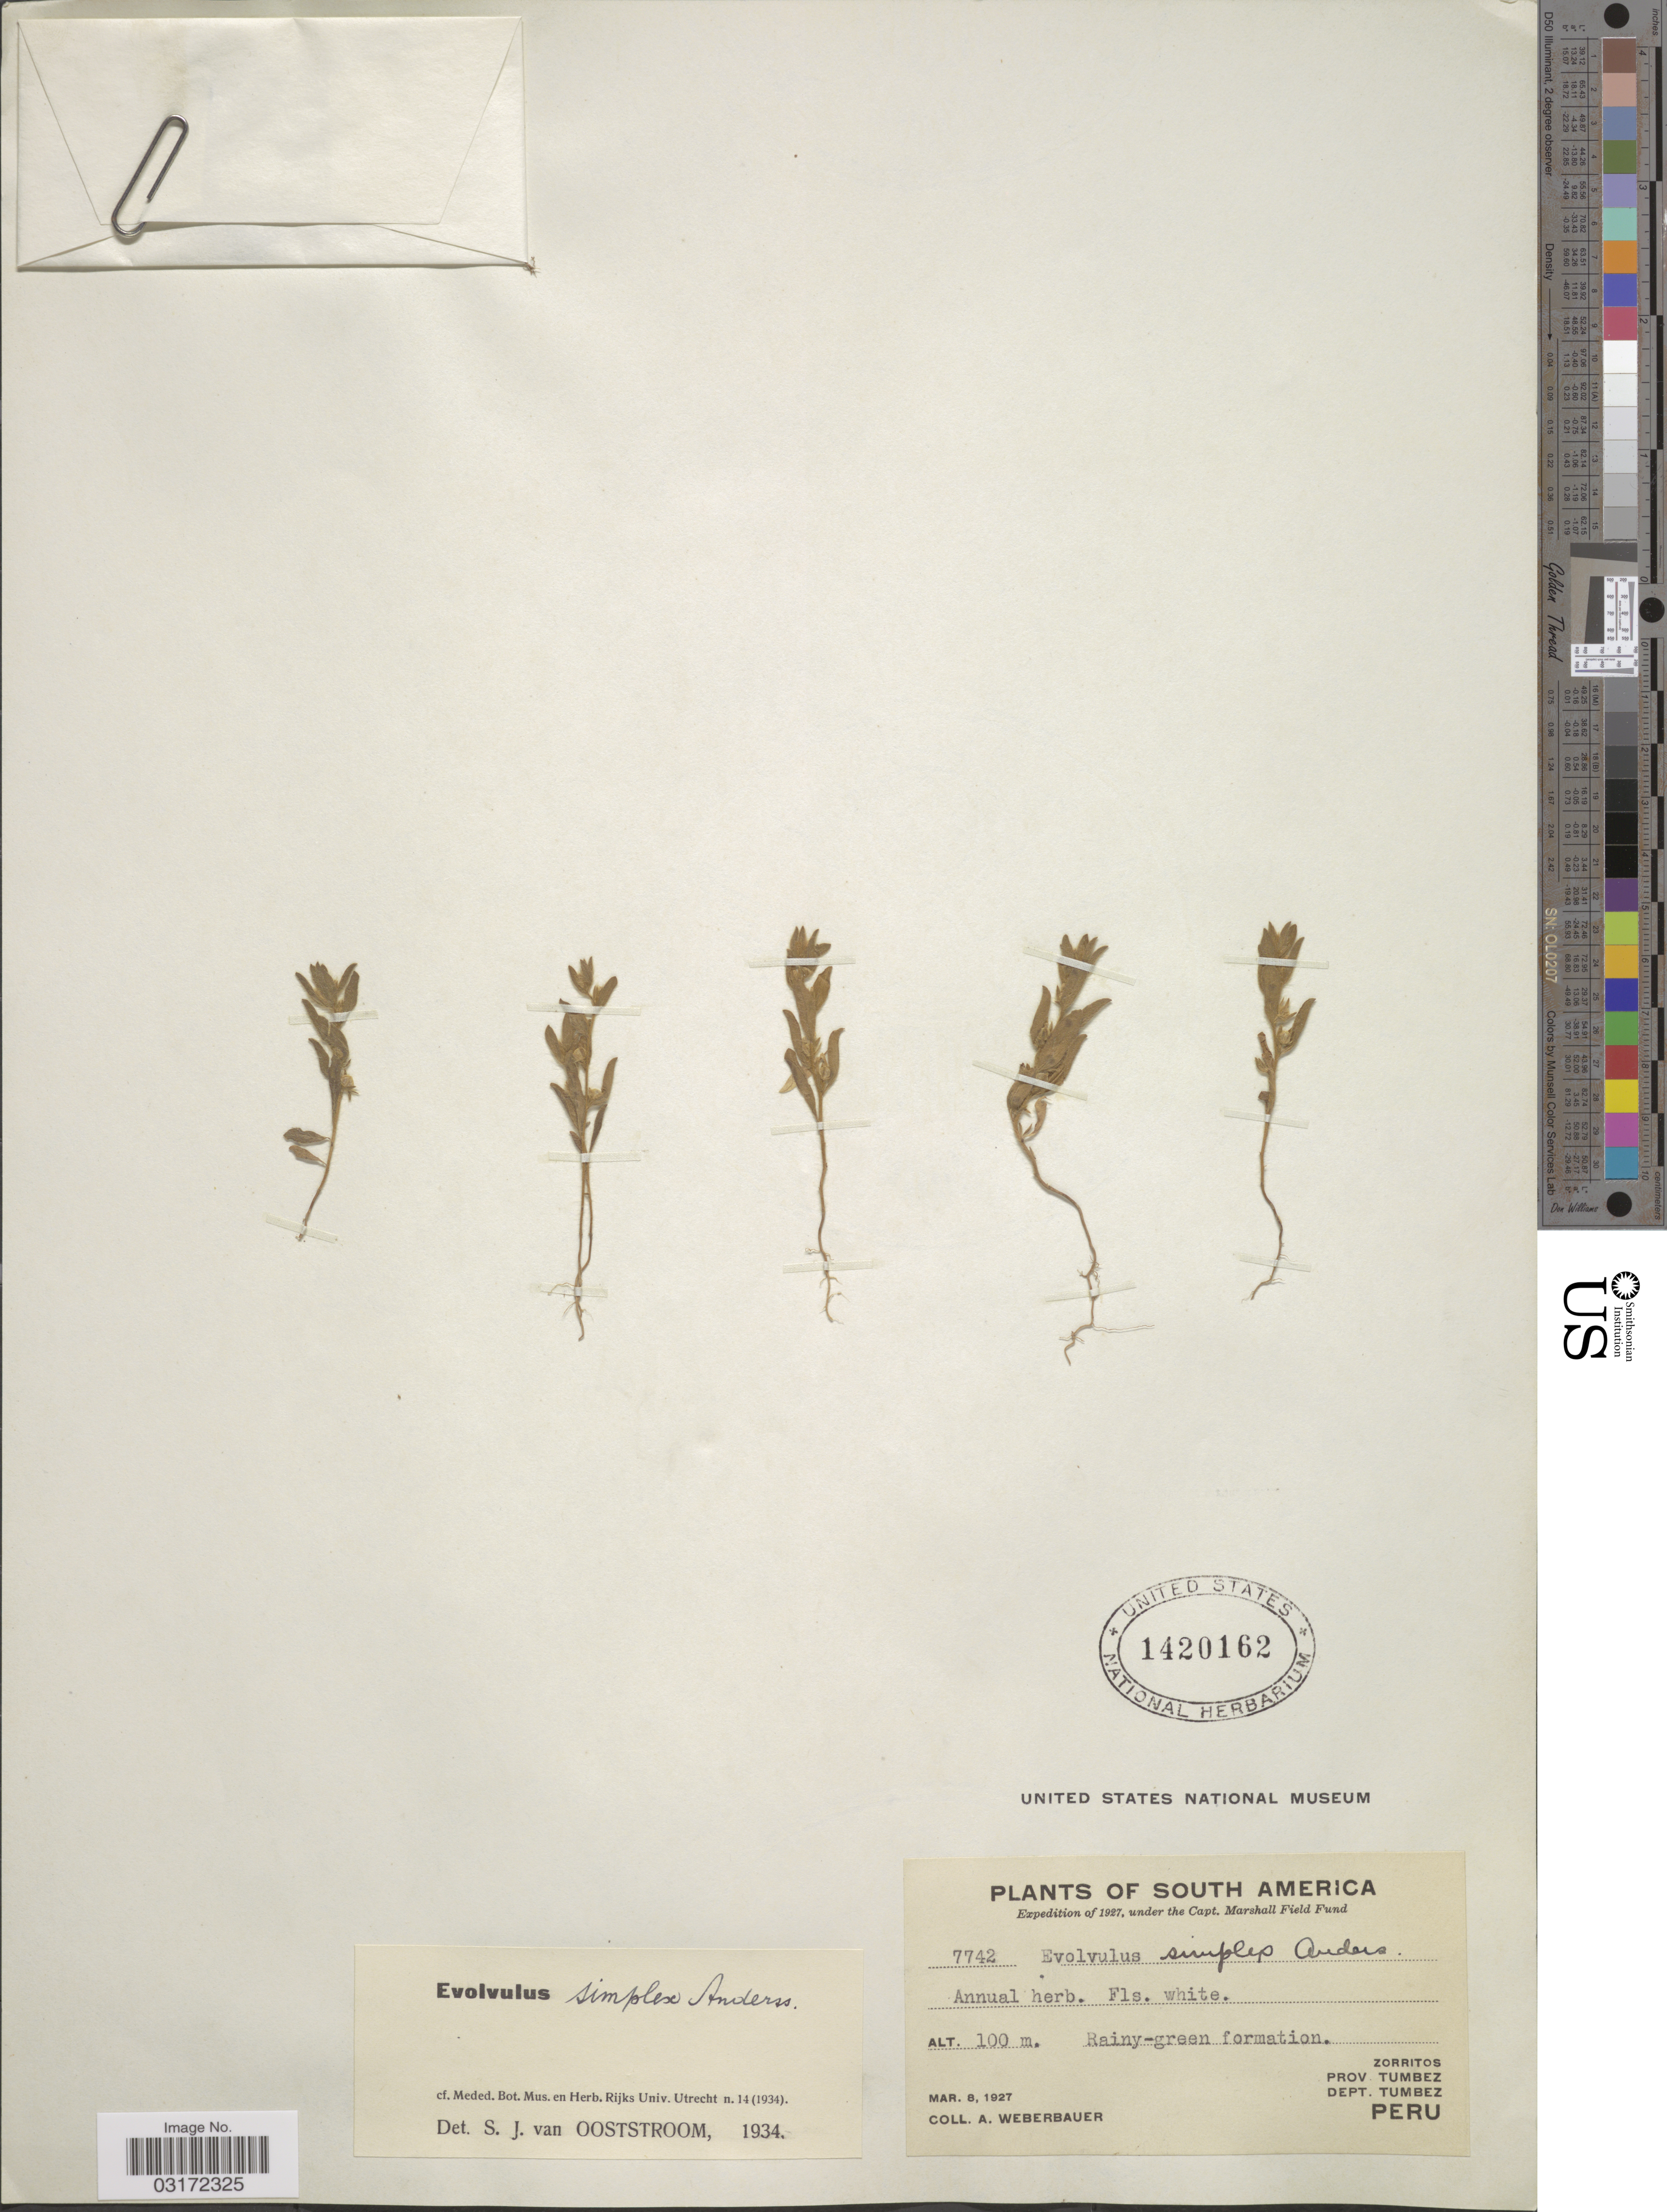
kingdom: Plantae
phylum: Tracheophyta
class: Magnoliopsida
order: Solanales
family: Convolvulaceae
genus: Evolvulus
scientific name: Evolvulus simplex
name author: Andersson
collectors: A. Weberbauer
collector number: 7742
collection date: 1927-03-08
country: Peru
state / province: Tumbes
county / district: Tumbes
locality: Zorritos. Prov. Tumbez. Dept. Tumbez.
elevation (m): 100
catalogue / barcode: US 1420162